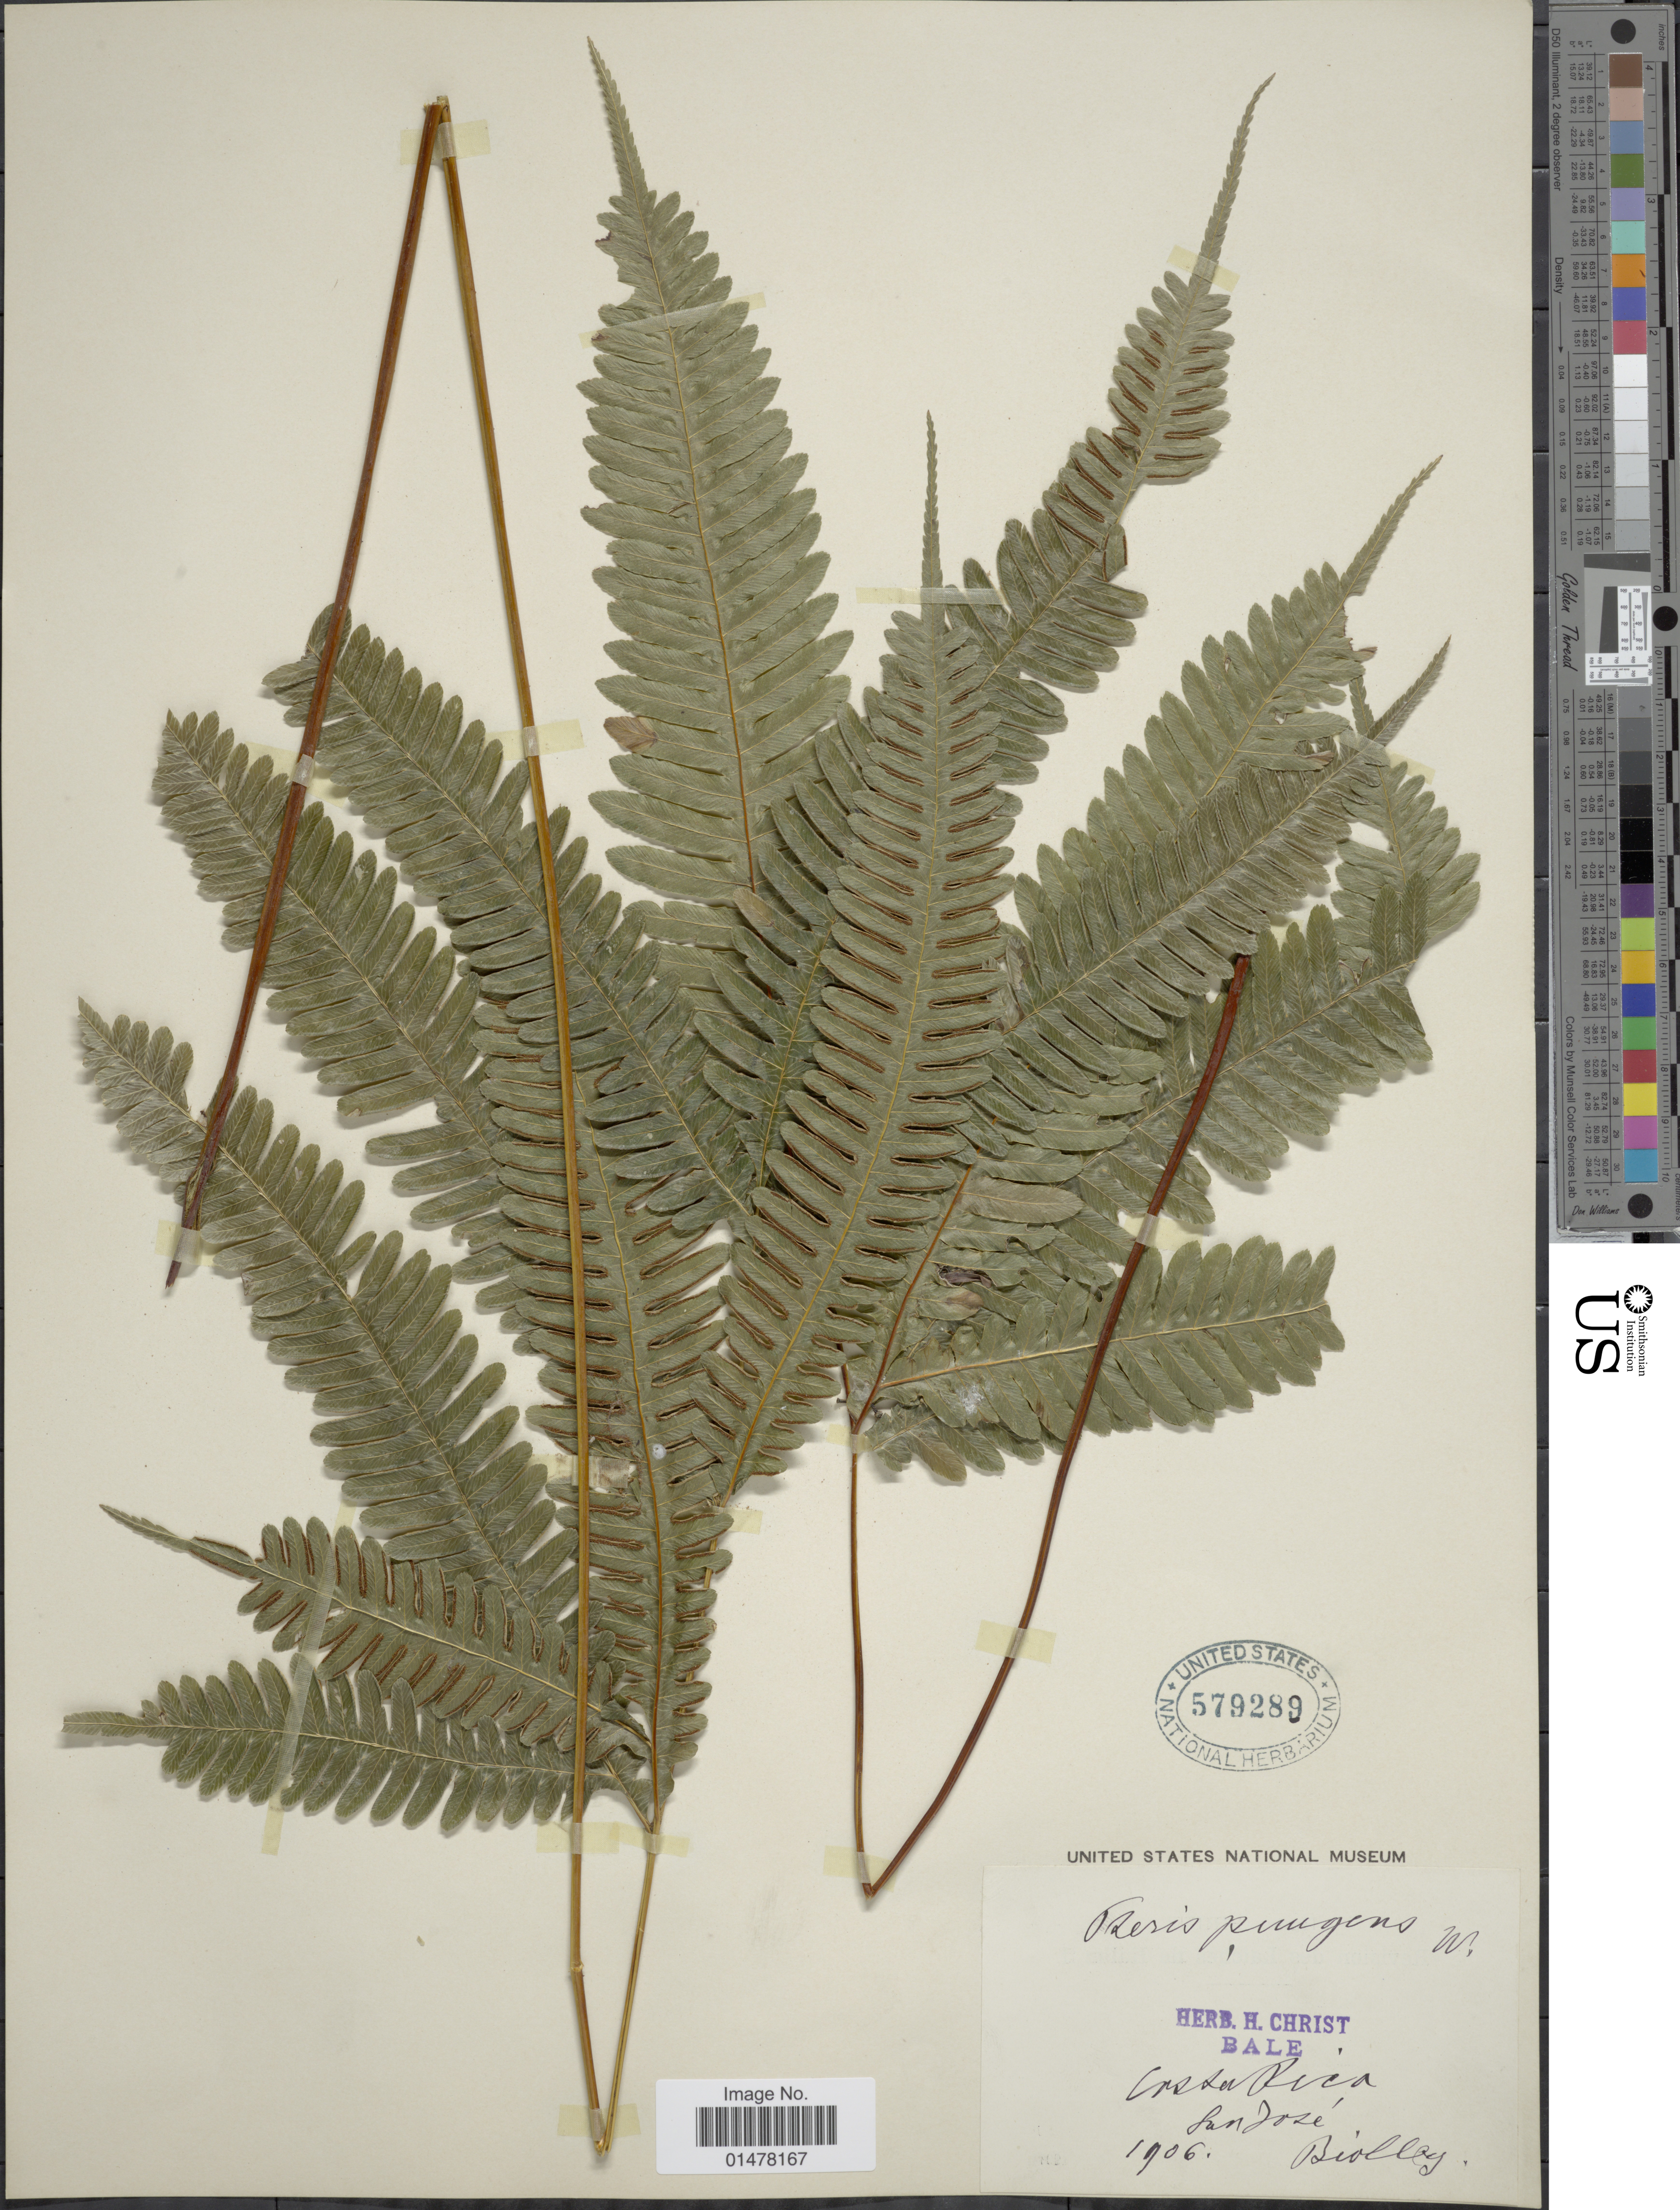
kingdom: Plantae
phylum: Tracheophyta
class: Polypodiopsida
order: Polypodiales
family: Pteridaceae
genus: Pteris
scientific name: Pteris pungens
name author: Willd.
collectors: Biolley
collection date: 1906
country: Costa Rica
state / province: San José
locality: Costa Rica, San José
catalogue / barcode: US 579289